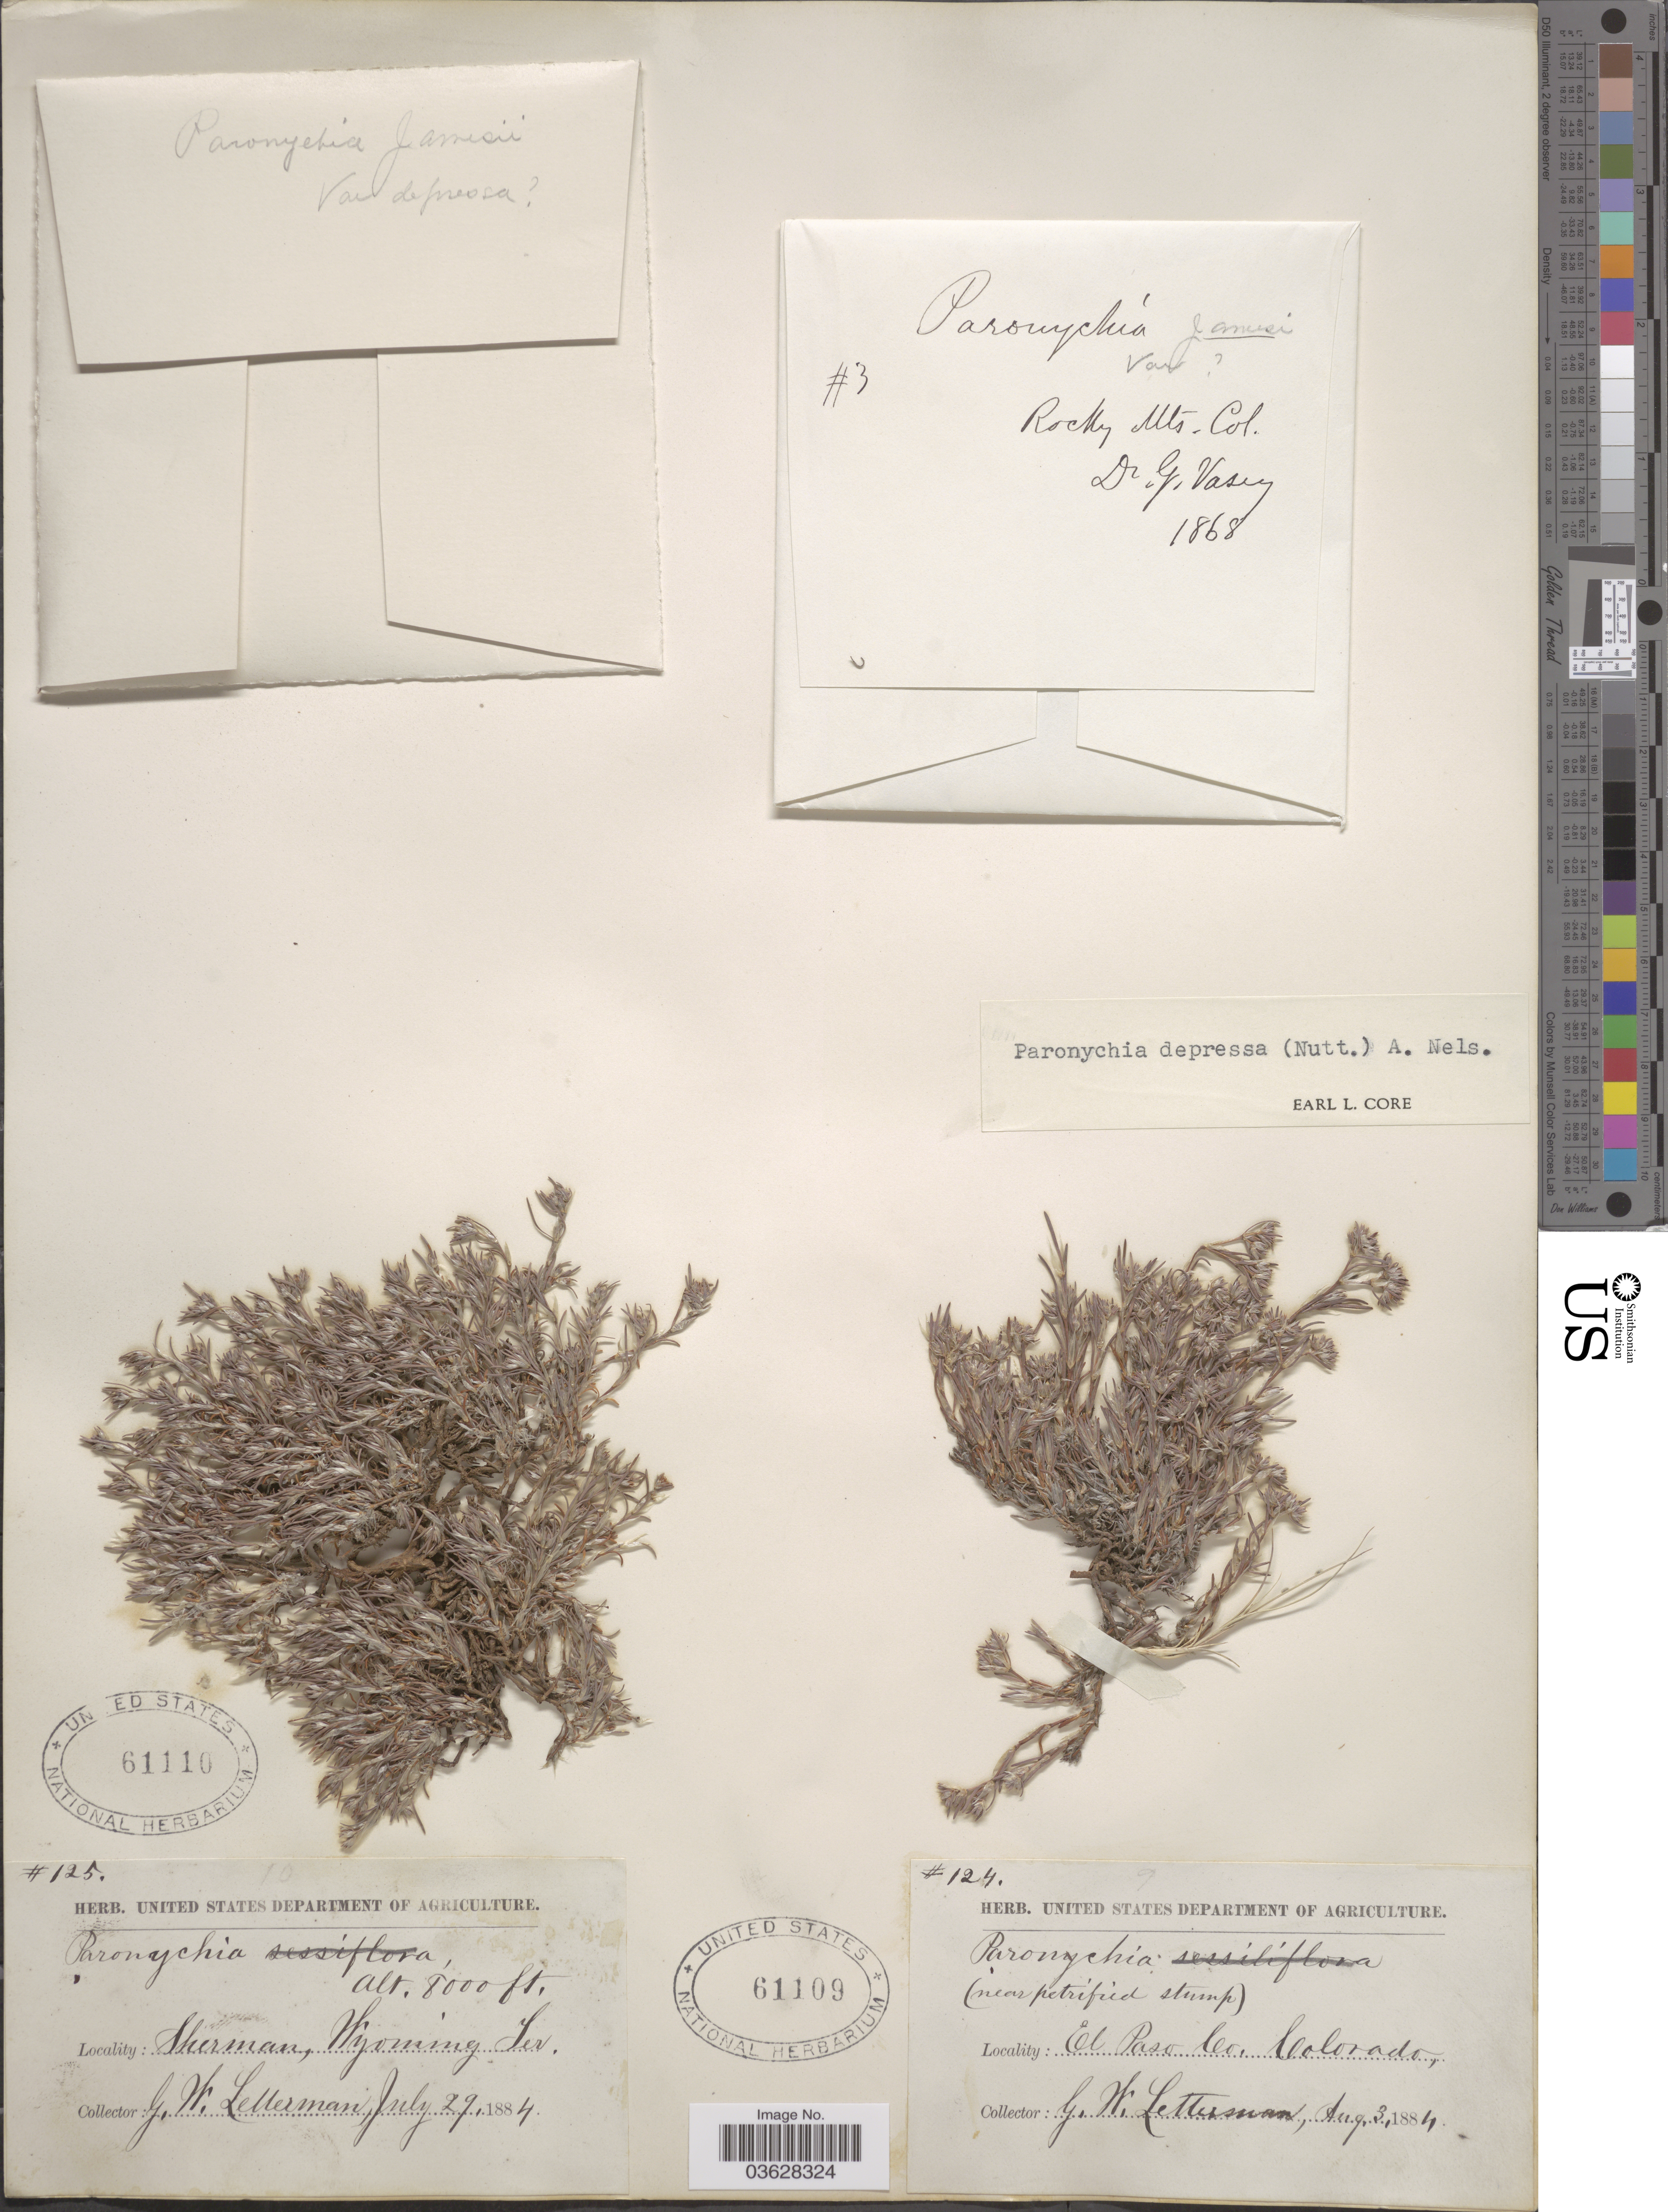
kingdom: Plantae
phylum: Tracheophyta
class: Magnoliopsida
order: Caryophyllales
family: Caryophyllaceae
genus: Paronychia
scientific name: Paronychia depressa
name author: (Torr. & A. Gray) Nutt. ex A. Nelson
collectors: G. W. Letterman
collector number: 125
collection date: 1884-07-29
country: United States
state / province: Wyoming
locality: Sherman.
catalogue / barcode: US 61110